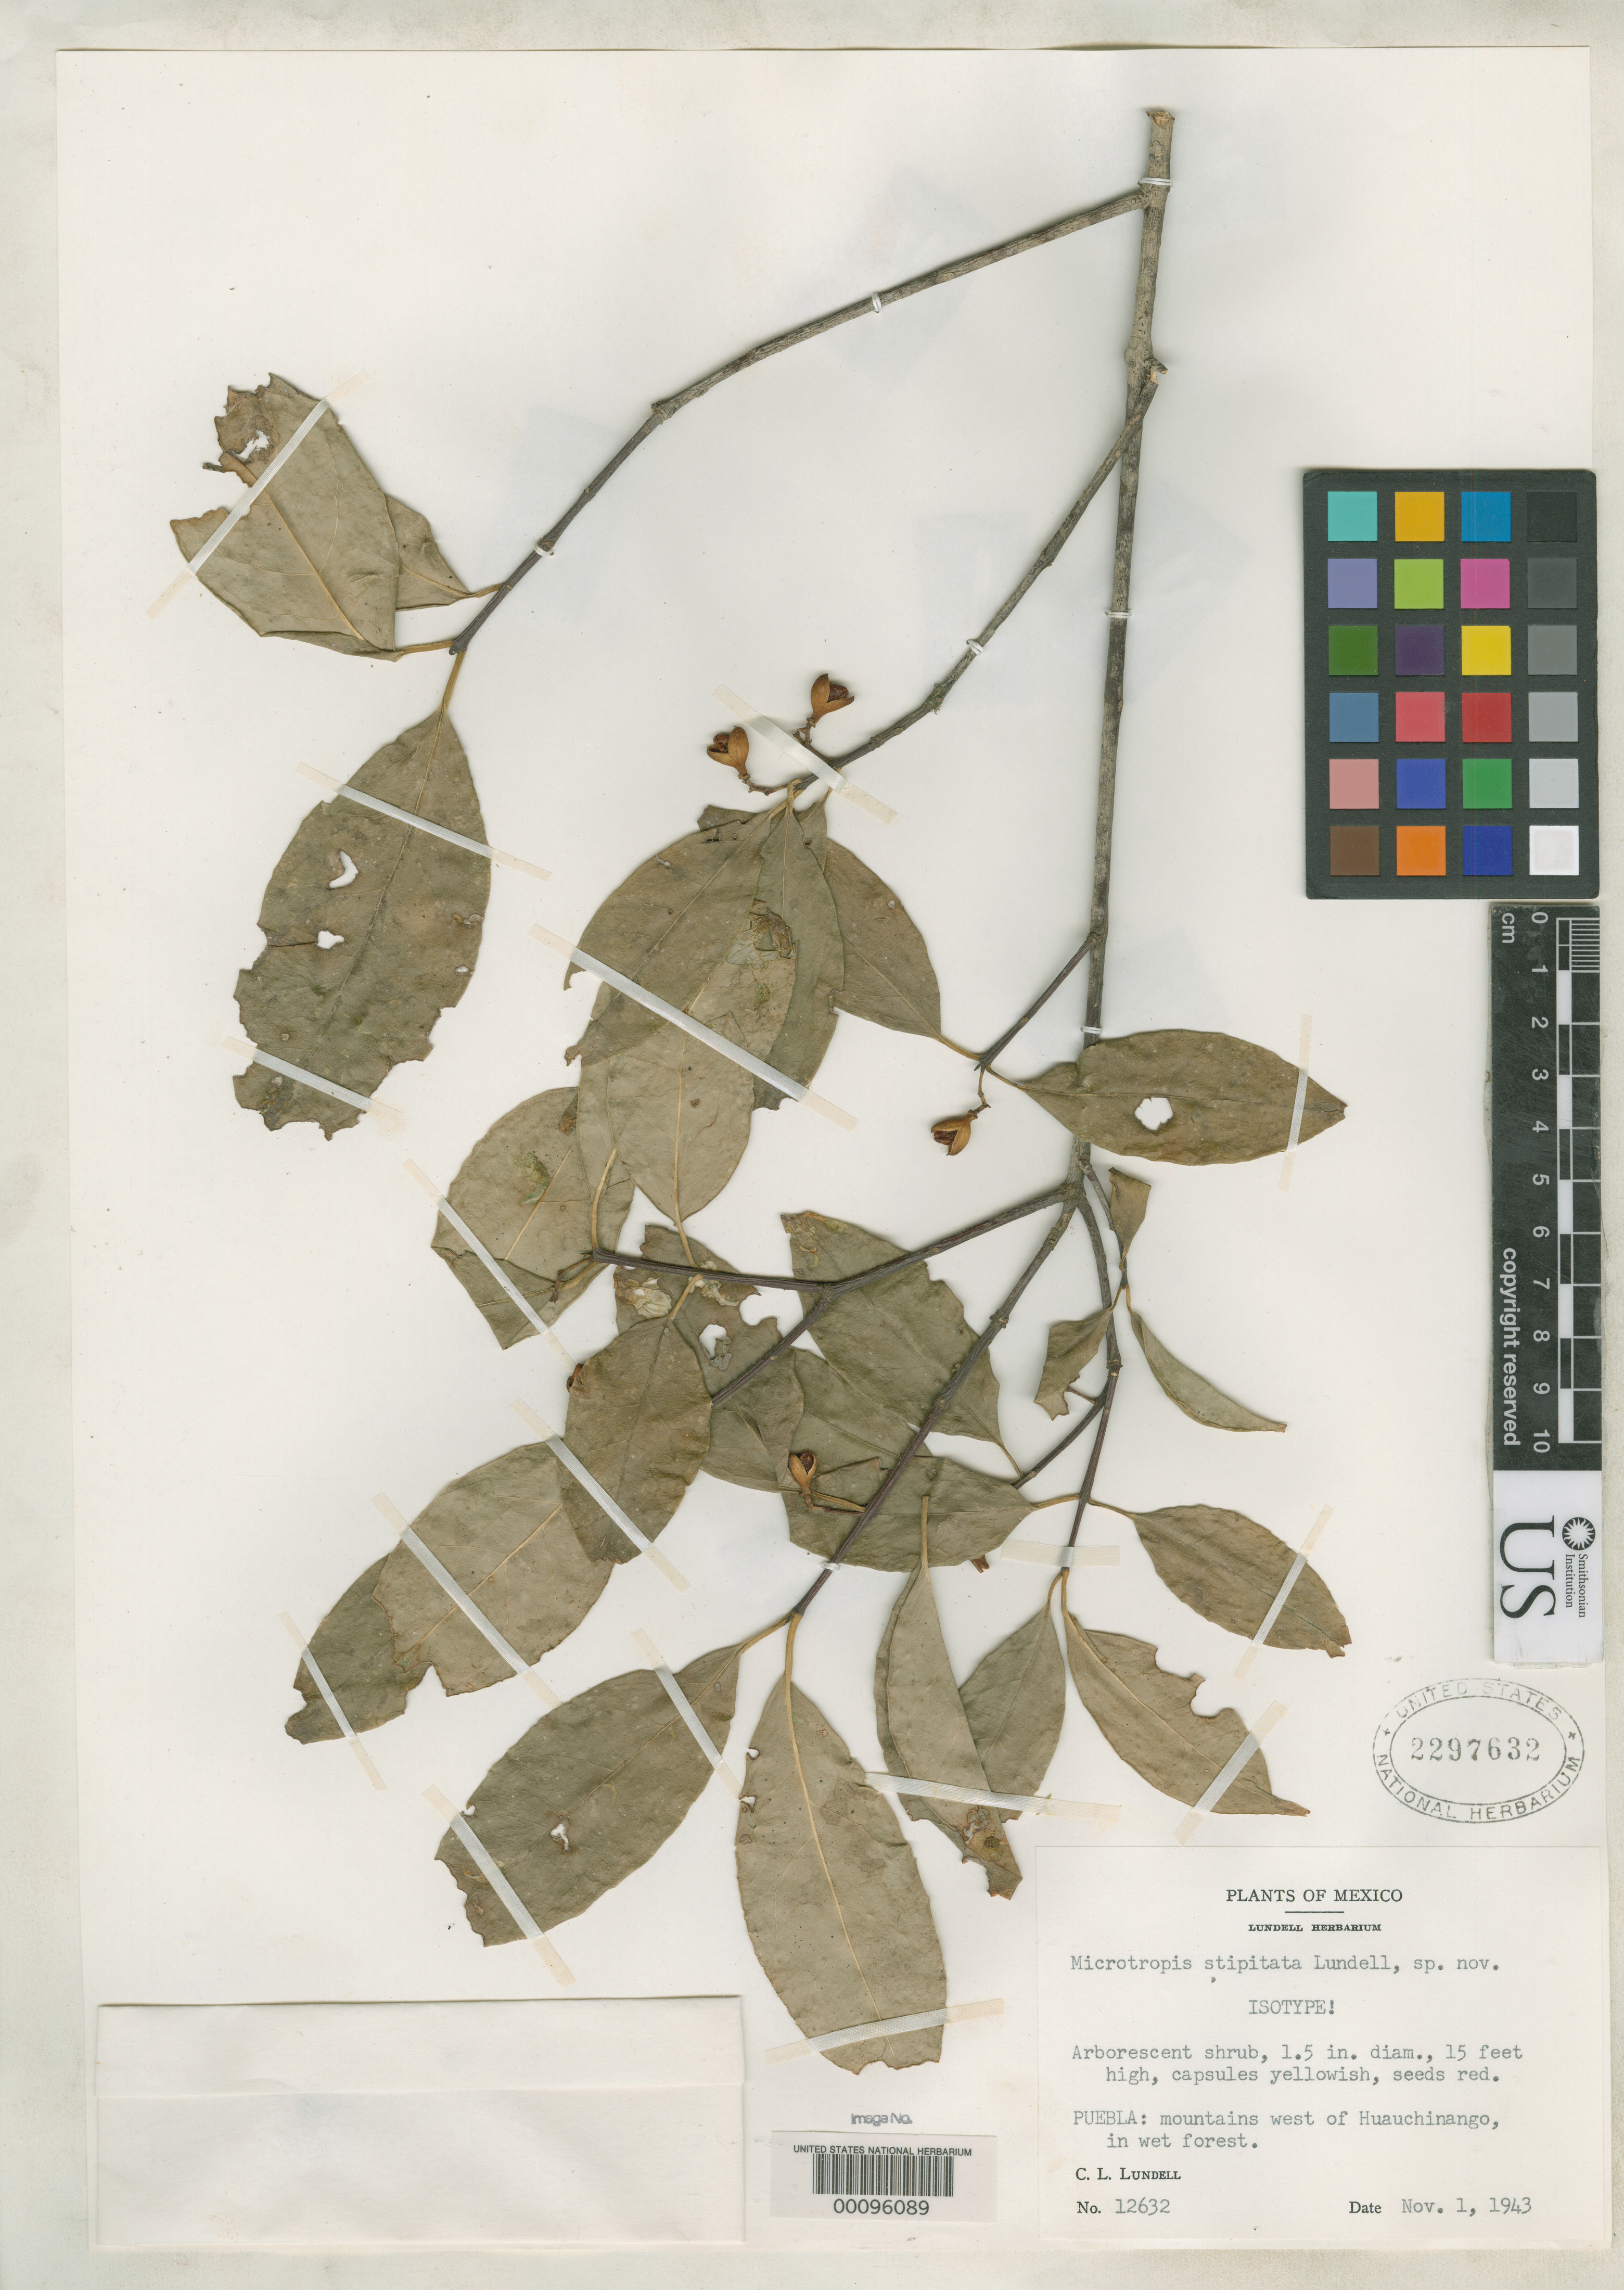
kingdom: Plantae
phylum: Tracheophyta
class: Magnoliopsida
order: Celastrales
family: Celastraceae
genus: Microtropis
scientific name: Microtropis stipitata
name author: Lundell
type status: Isotype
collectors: C. L. Lundell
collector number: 12632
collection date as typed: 01 Nov 1943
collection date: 1943-11-01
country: Mexico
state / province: Puebla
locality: Mountains W of Hauuchingo.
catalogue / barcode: US 2297632